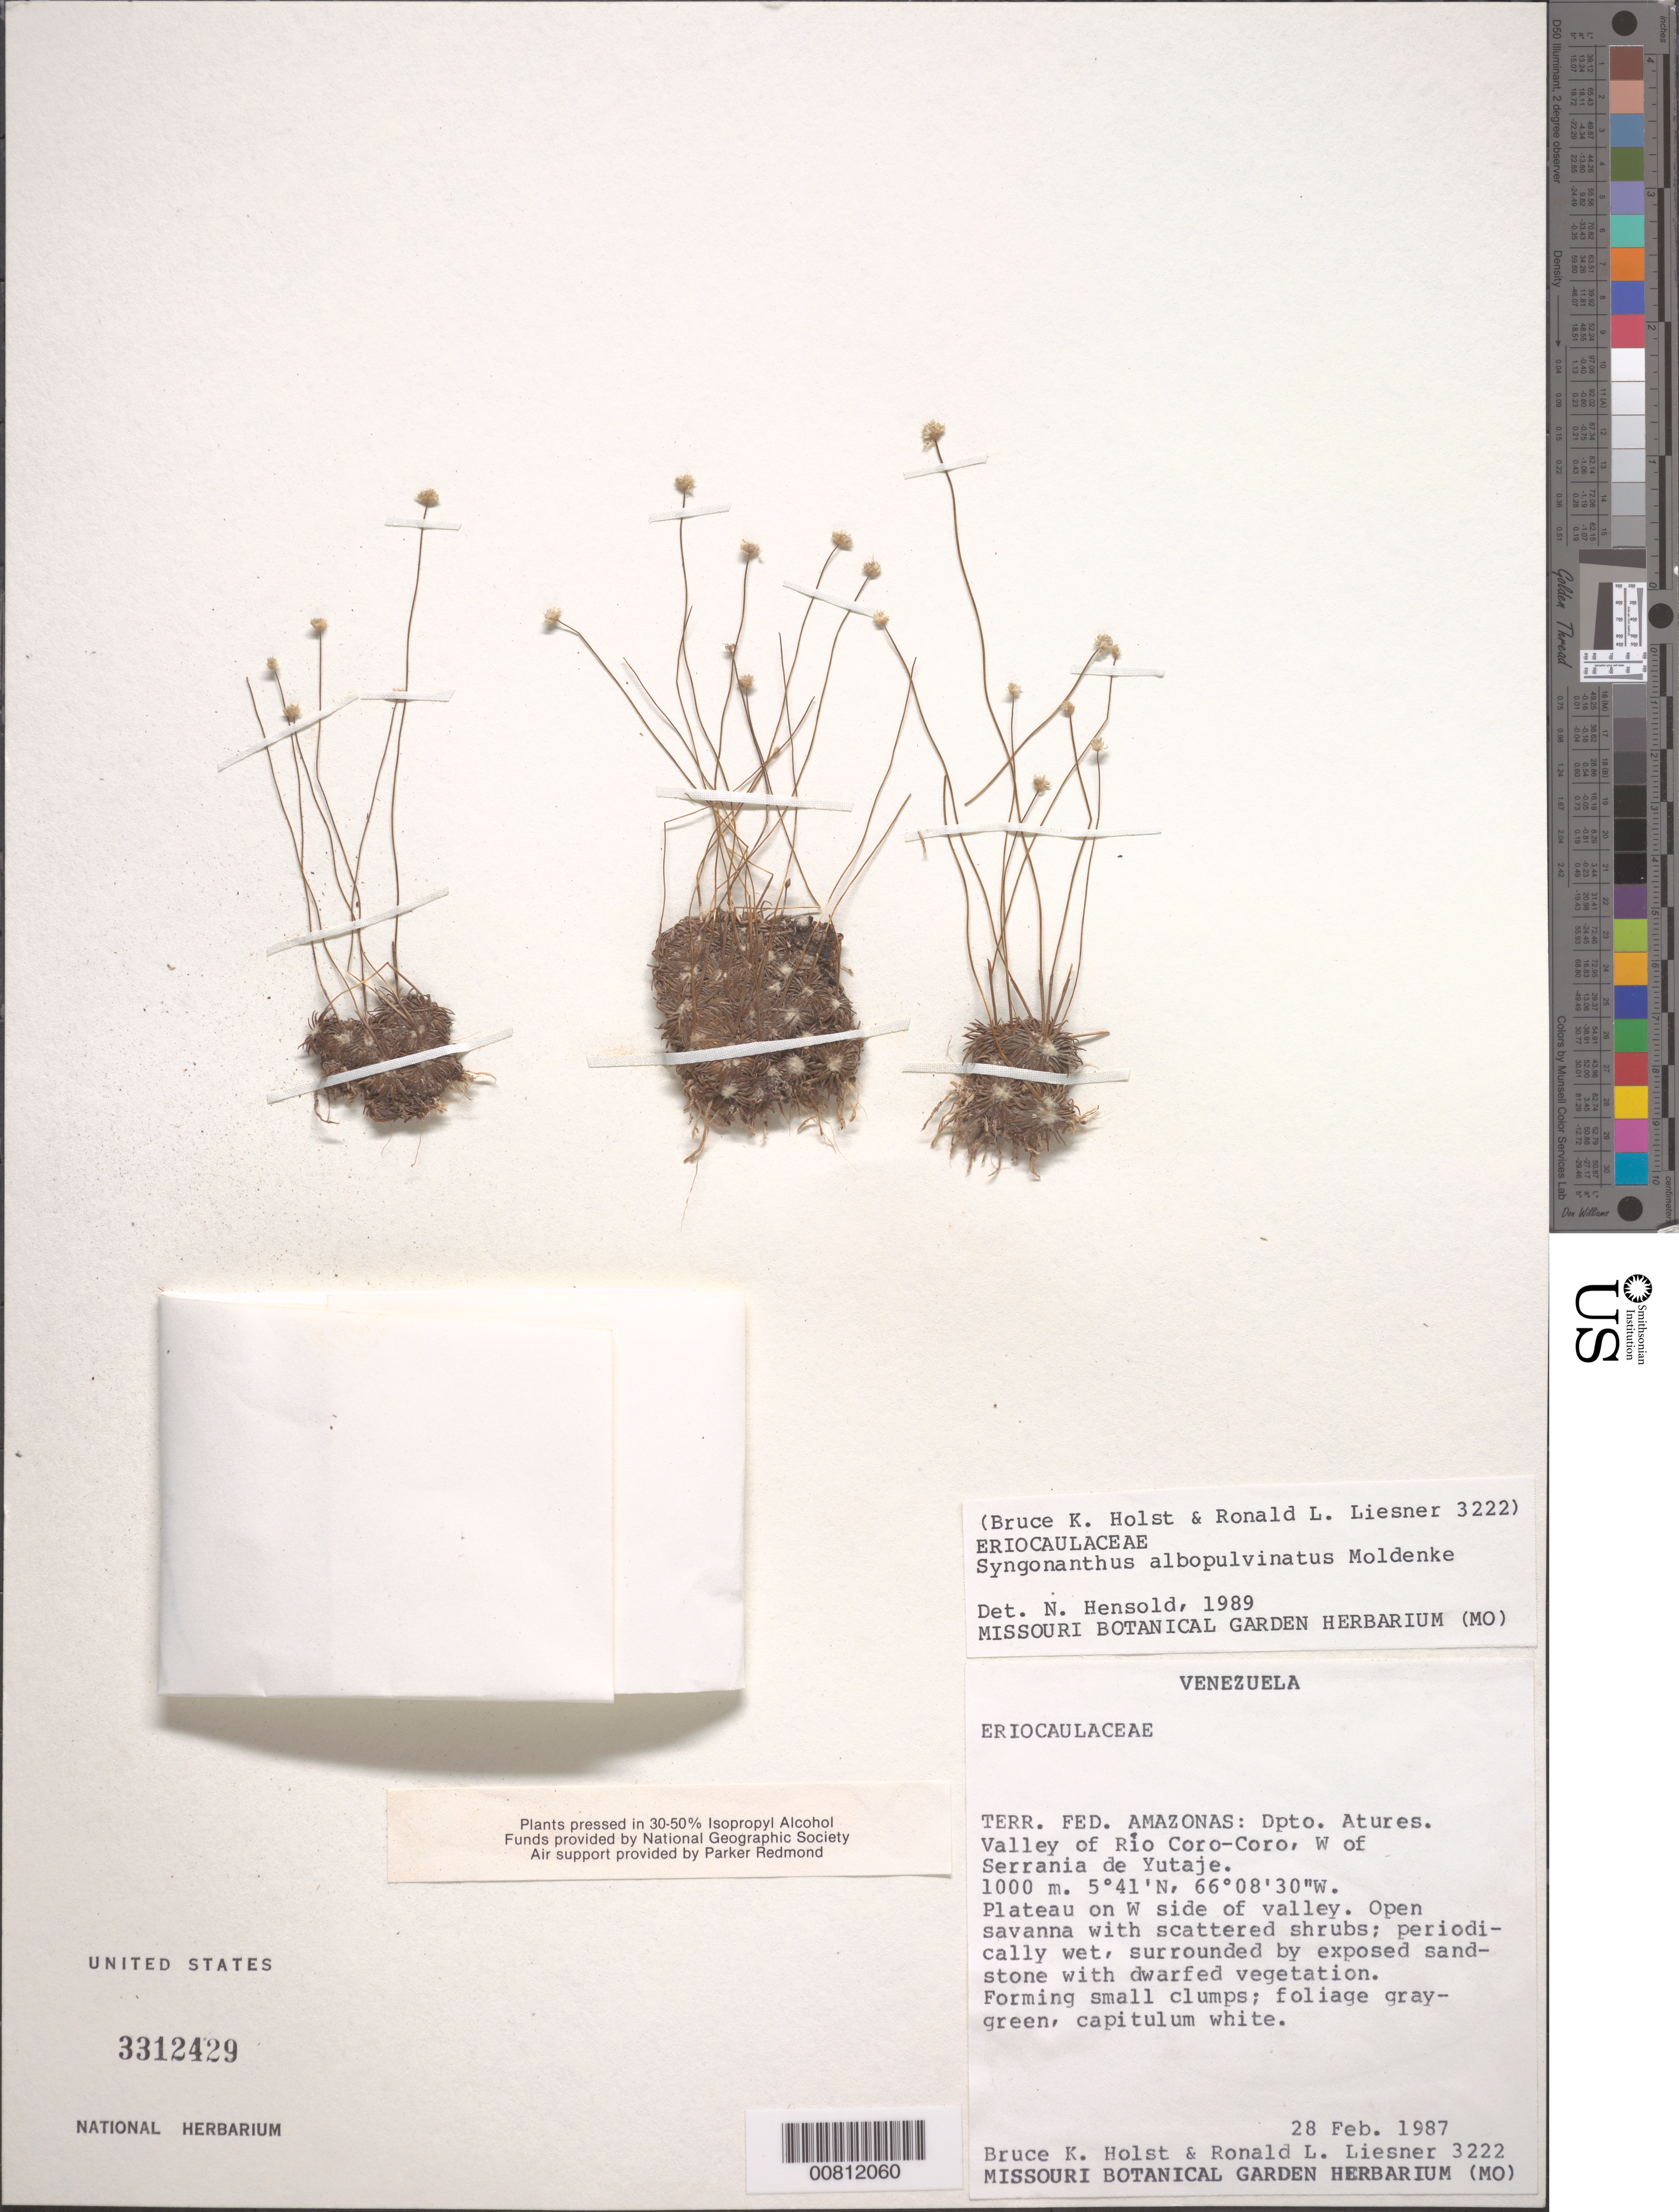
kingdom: Plantae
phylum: Tracheophyta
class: Liliopsida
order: Poales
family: Eriocaulaceae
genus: Syngonanthus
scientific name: Syngonanthus albopulvinatus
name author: (Moldenke) Moldenke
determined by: Hensold, N.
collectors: B. Holst & R. L. Liesner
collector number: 3222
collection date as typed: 28-Feb-87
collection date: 1987-02-28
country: Venezuela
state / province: Amazonas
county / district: Atures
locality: Río Coro-Coro valley, W of Serrania de Yutajé, west side of valley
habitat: Plateau on W side of valley; open savanna with scattered shrubs, periodically wet, surrounded by exposed sandstone with dwarfed vegetation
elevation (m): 1000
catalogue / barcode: US 3312429